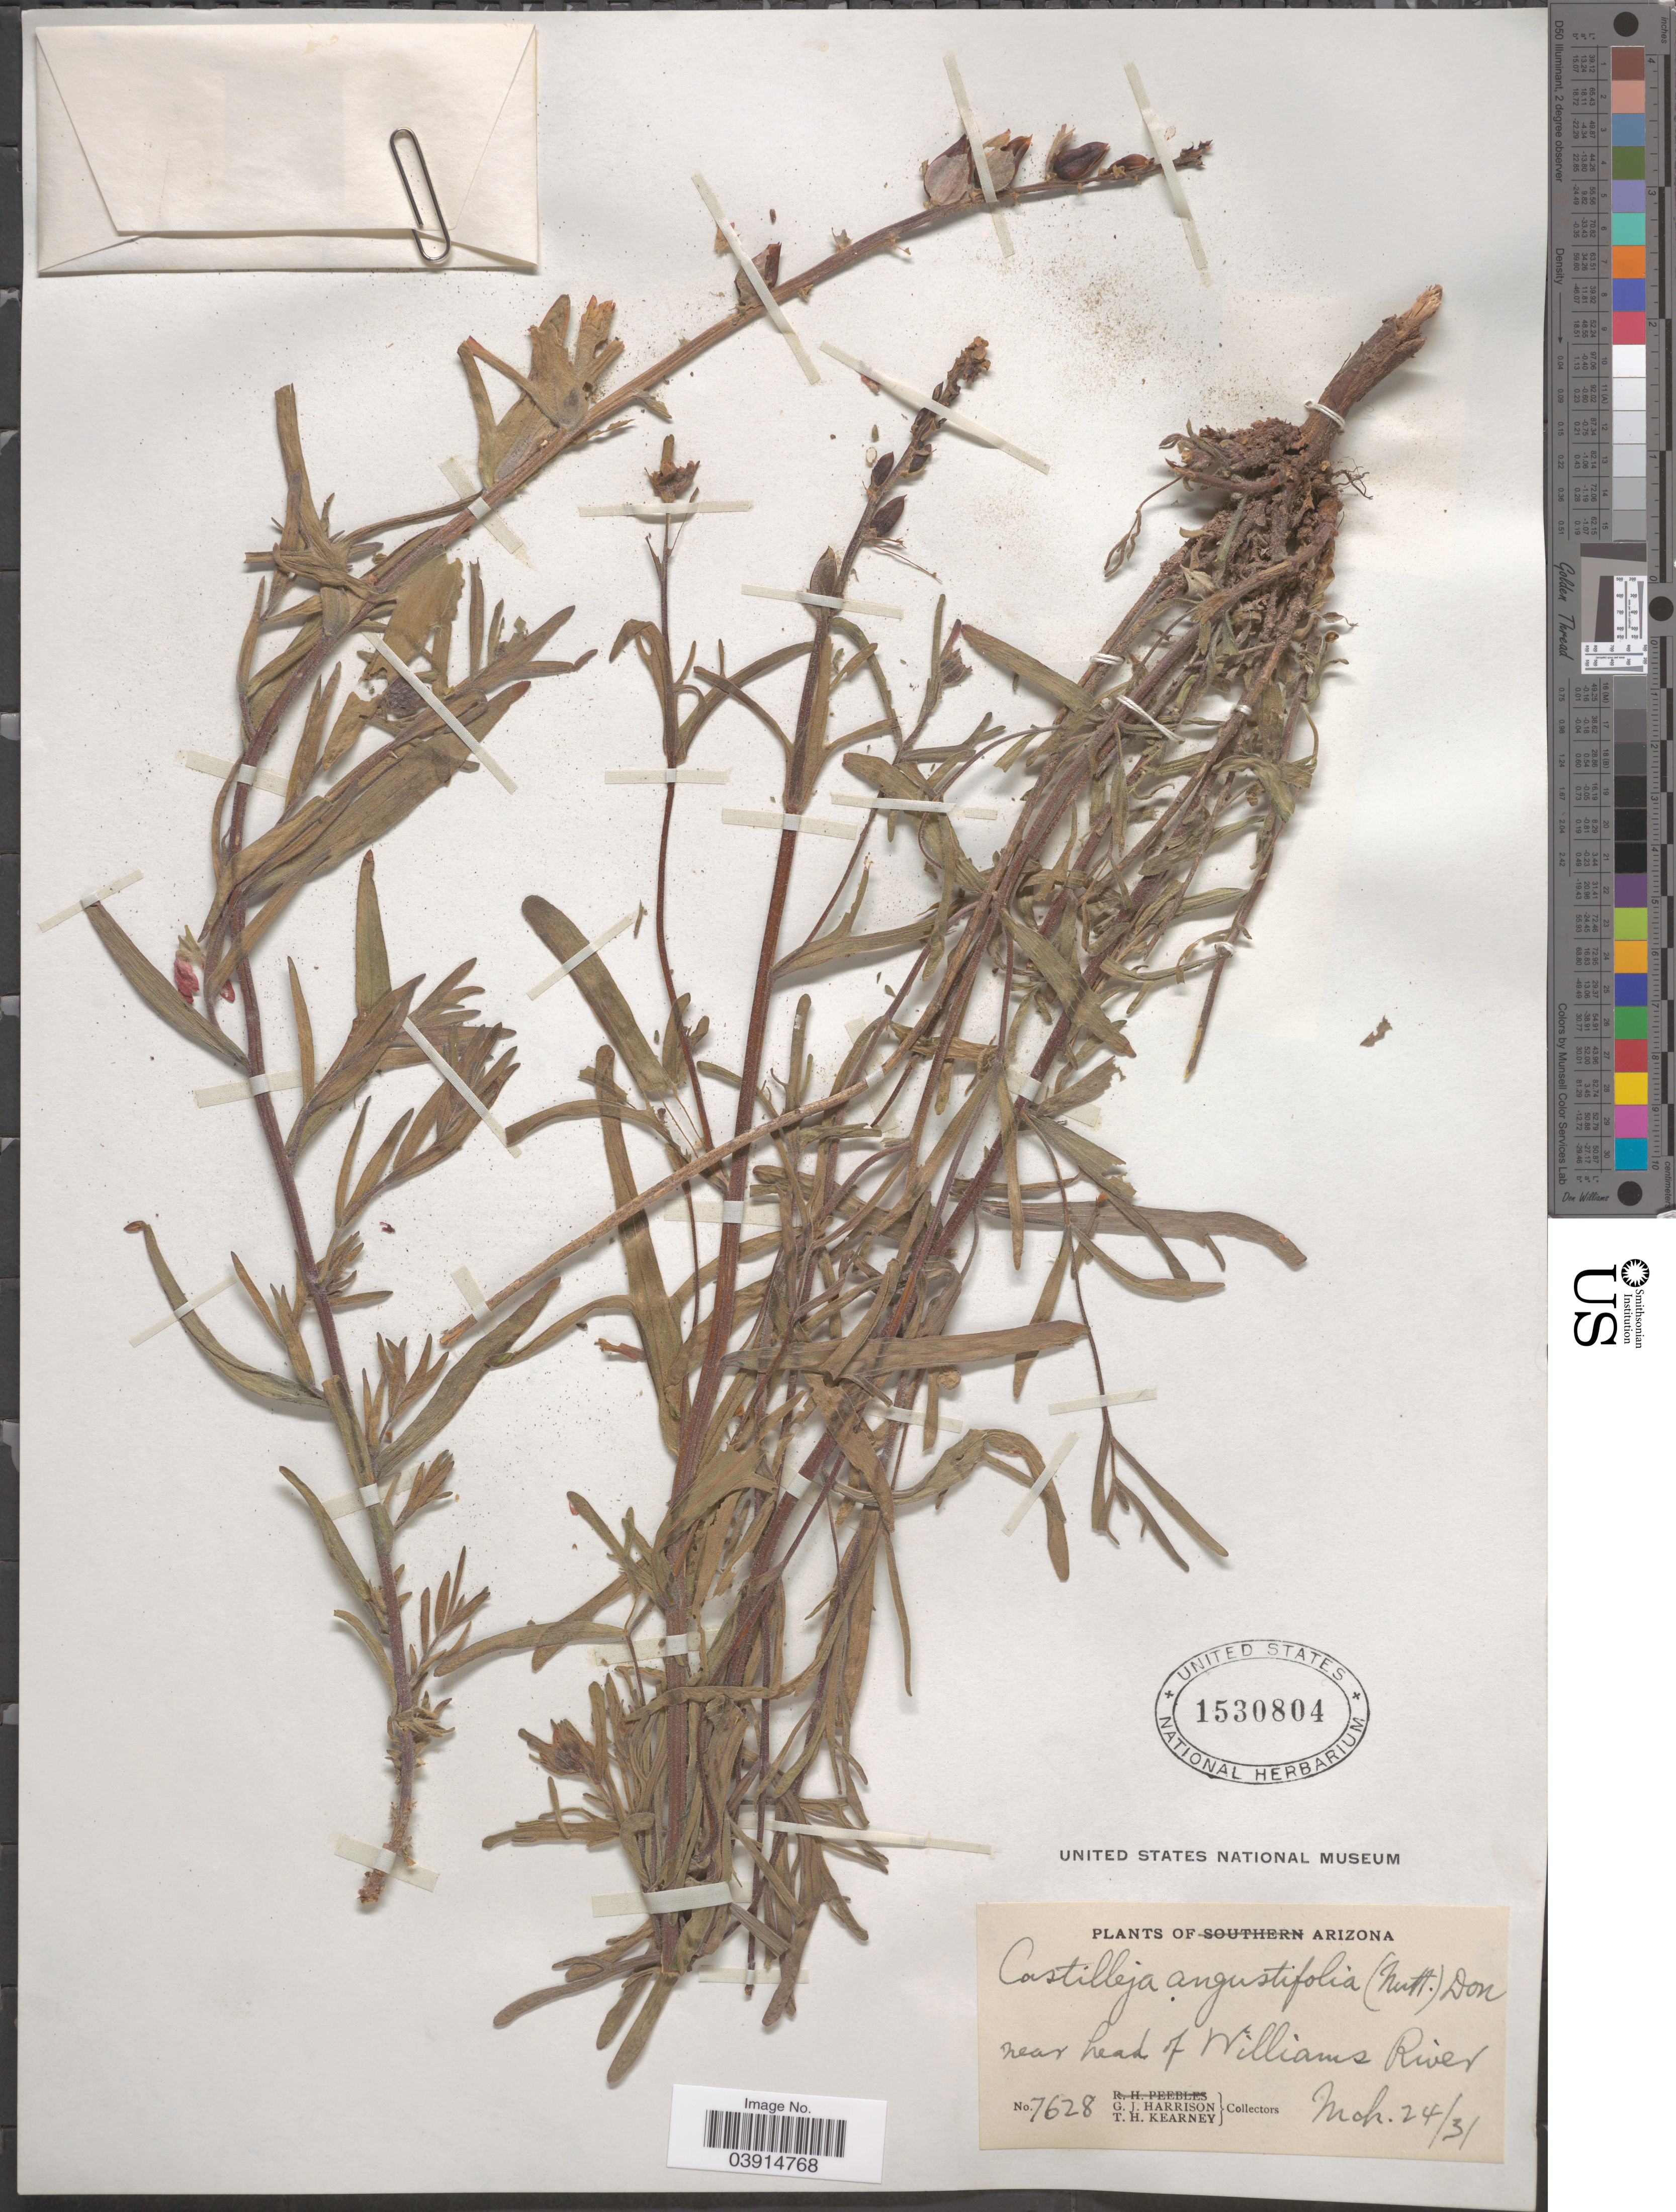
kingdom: Plantae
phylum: Tracheophyta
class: Magnoliopsida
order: Lamiales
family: Orobanchaceae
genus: Castilleja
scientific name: Castilleja sp.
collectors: G. J. Harrison & T. H. Kearney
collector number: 7628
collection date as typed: Transcribed d/m/y: 24/3/31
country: United States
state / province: Arizona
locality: Near head of Williams River.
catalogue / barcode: US 1530804